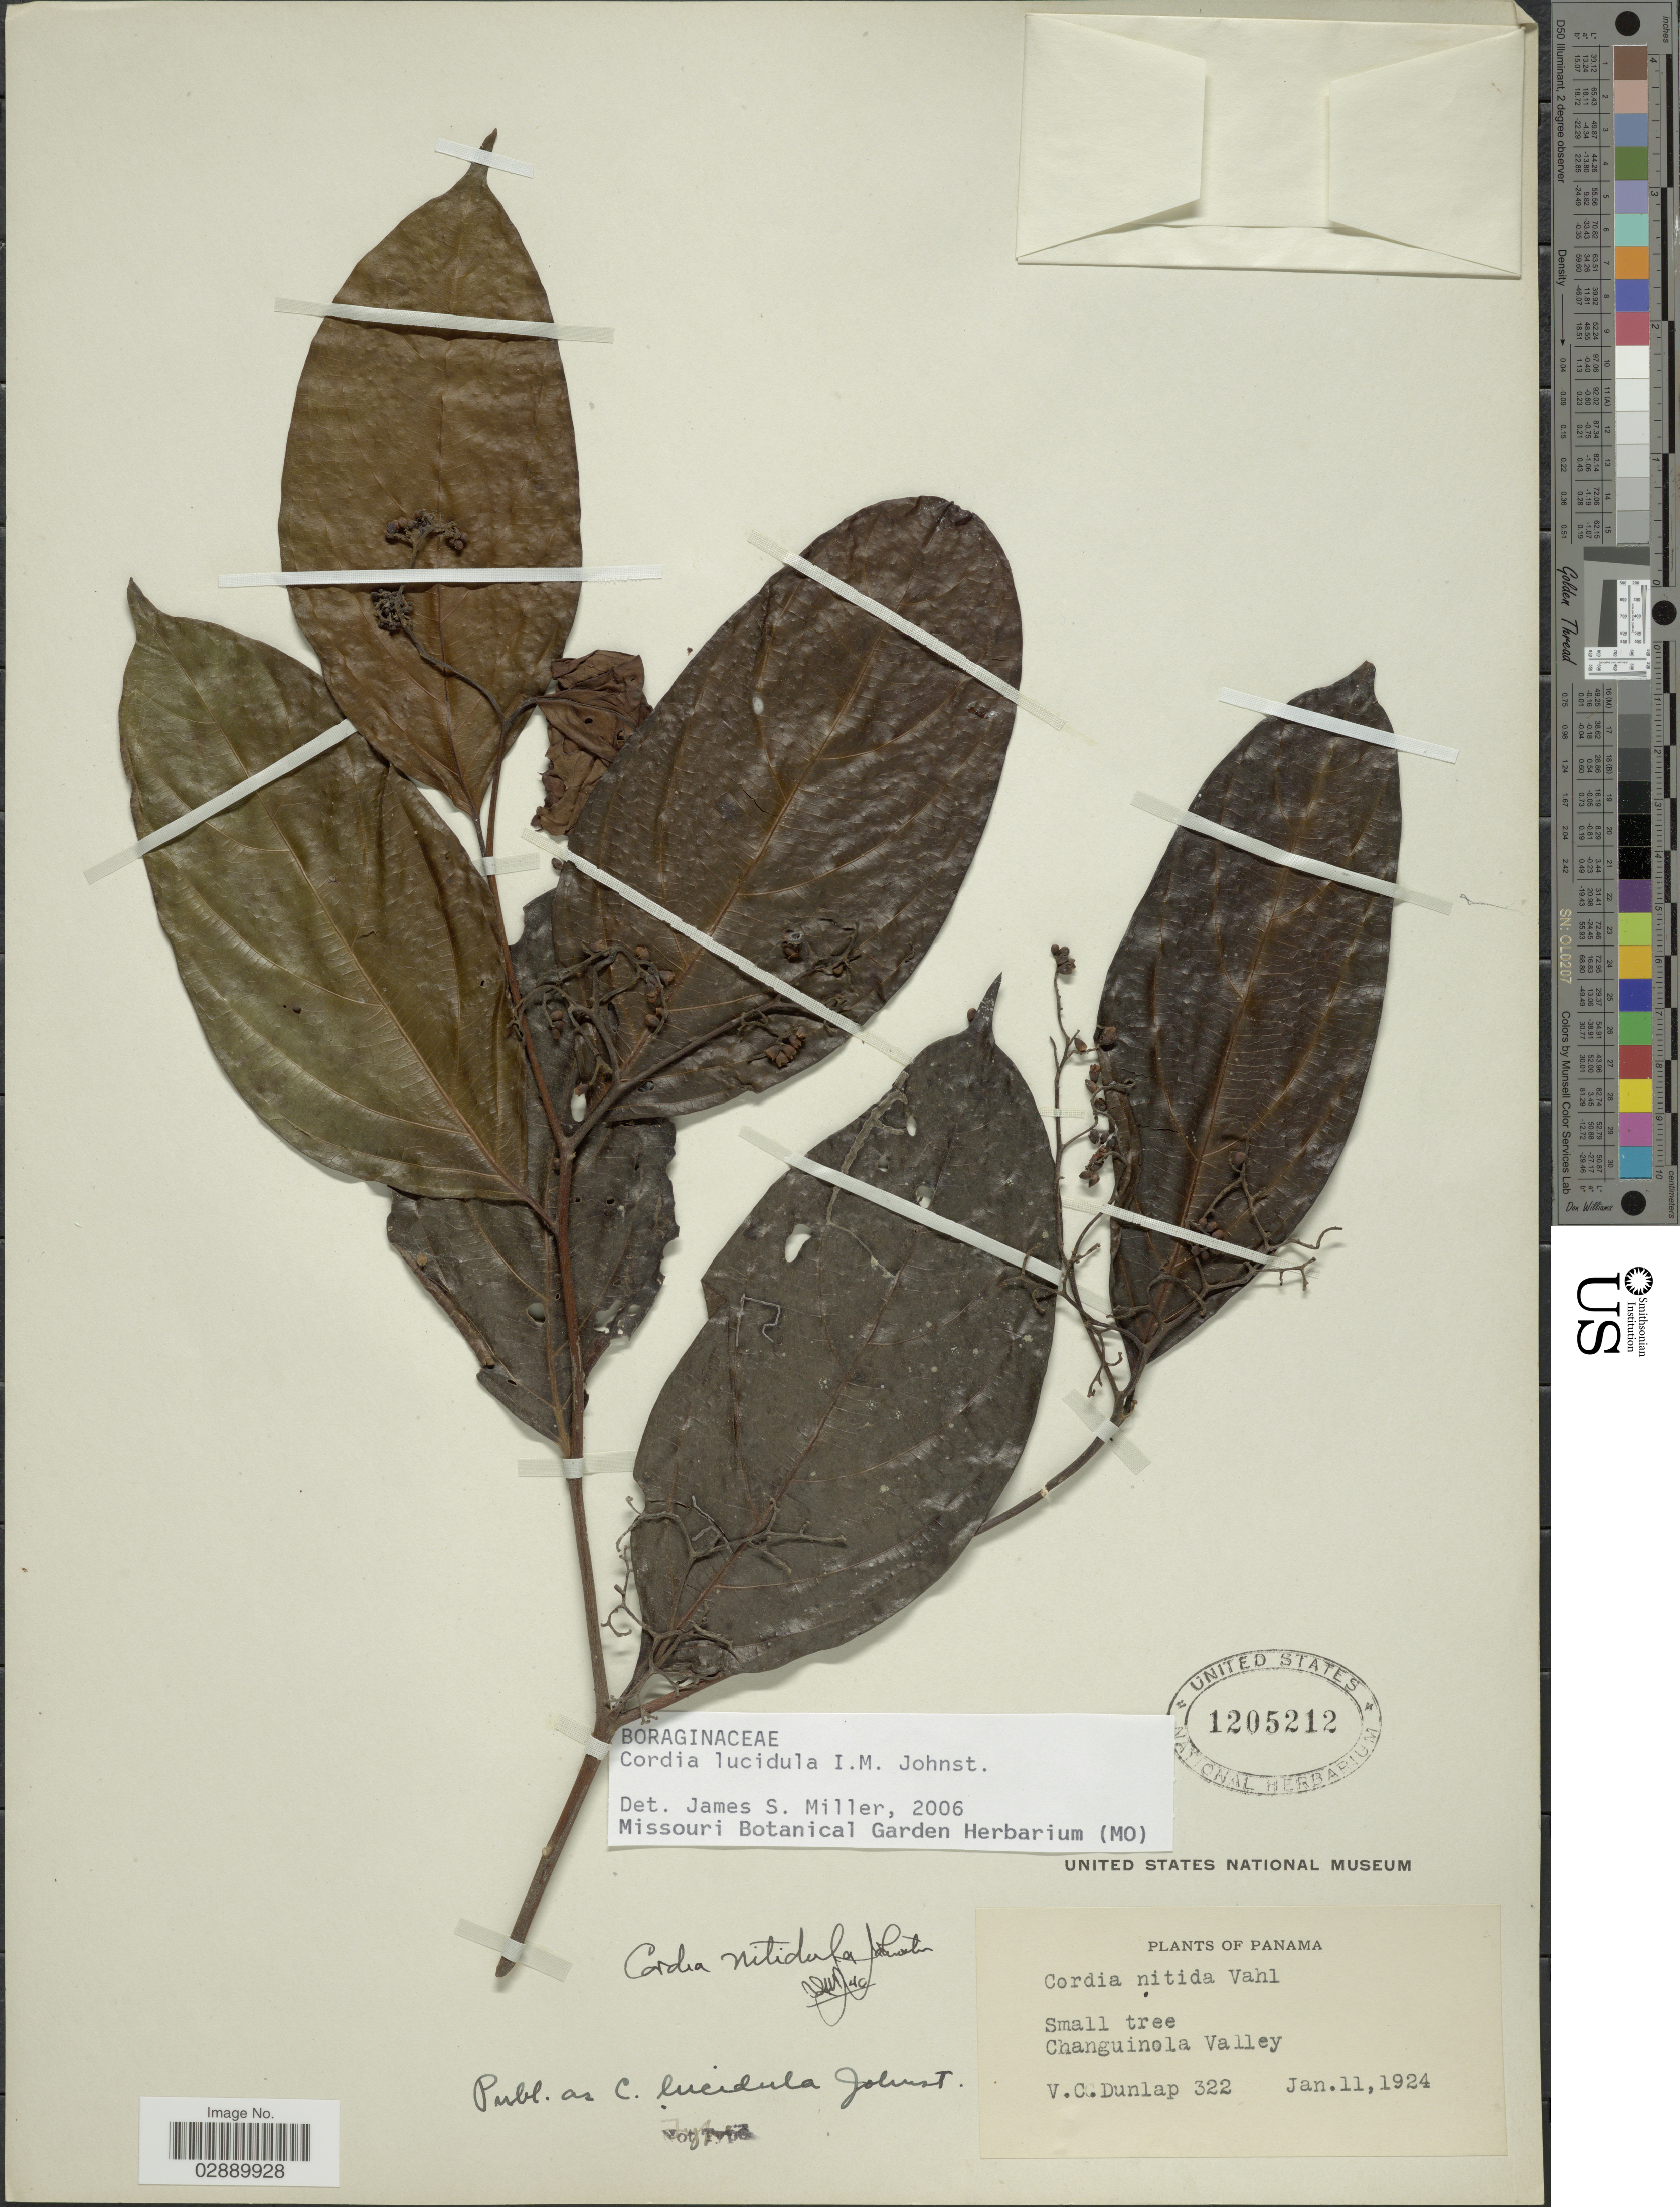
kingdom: Plantae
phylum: Tracheophyta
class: Magnoliopsida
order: Boraginales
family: Cordiaceae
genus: Cordia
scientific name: Cordia lucidula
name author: I.M. Johnst.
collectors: V. C. Dunlap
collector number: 322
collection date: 1924-01-11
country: Panama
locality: Changuinola Valley.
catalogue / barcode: US 1205212